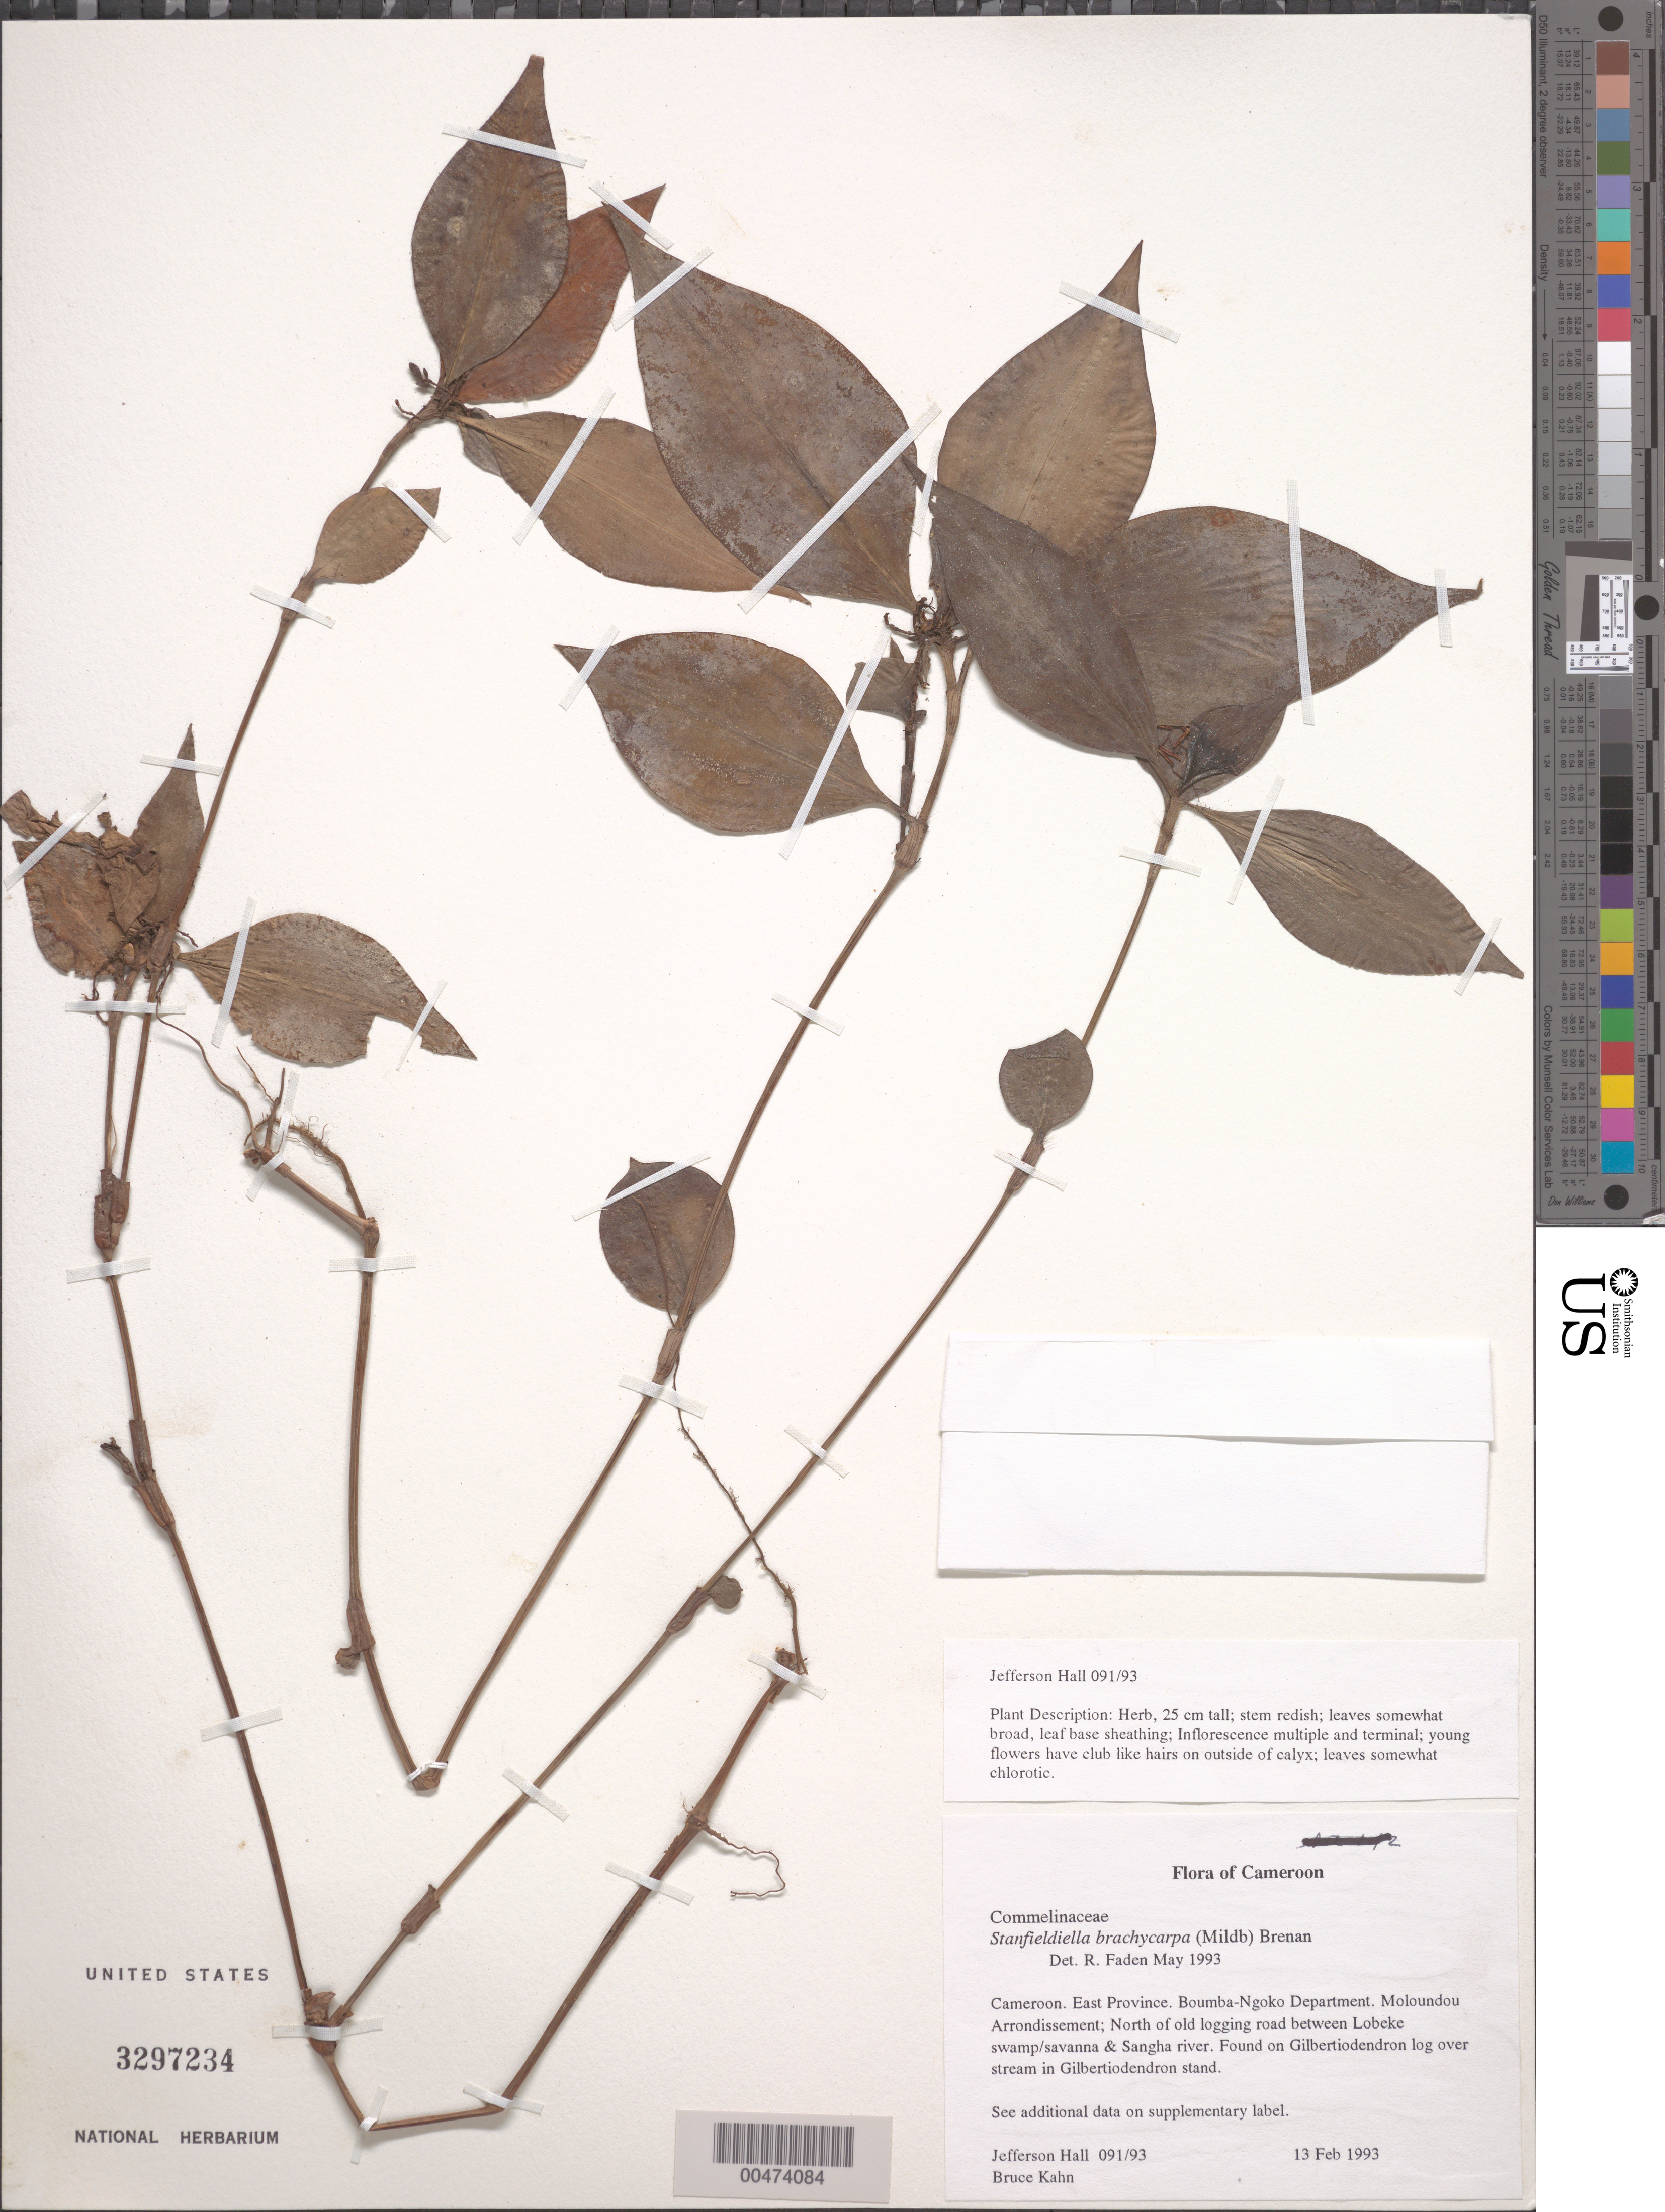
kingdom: Plantae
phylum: Tracheophyta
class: Liliopsida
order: Commelinales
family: Commelinaceae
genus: Stanfieldiella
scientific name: Stanfieldiella brachycarpa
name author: Brenan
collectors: J. Hall & B. Kahn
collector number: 091/93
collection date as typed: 13 Feb 1993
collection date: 1993-02-13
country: Cameroon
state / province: Est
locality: Boumba-ngoko, moloundou arrondissement, between lobeke swamp and sanghriver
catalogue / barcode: US 3297234